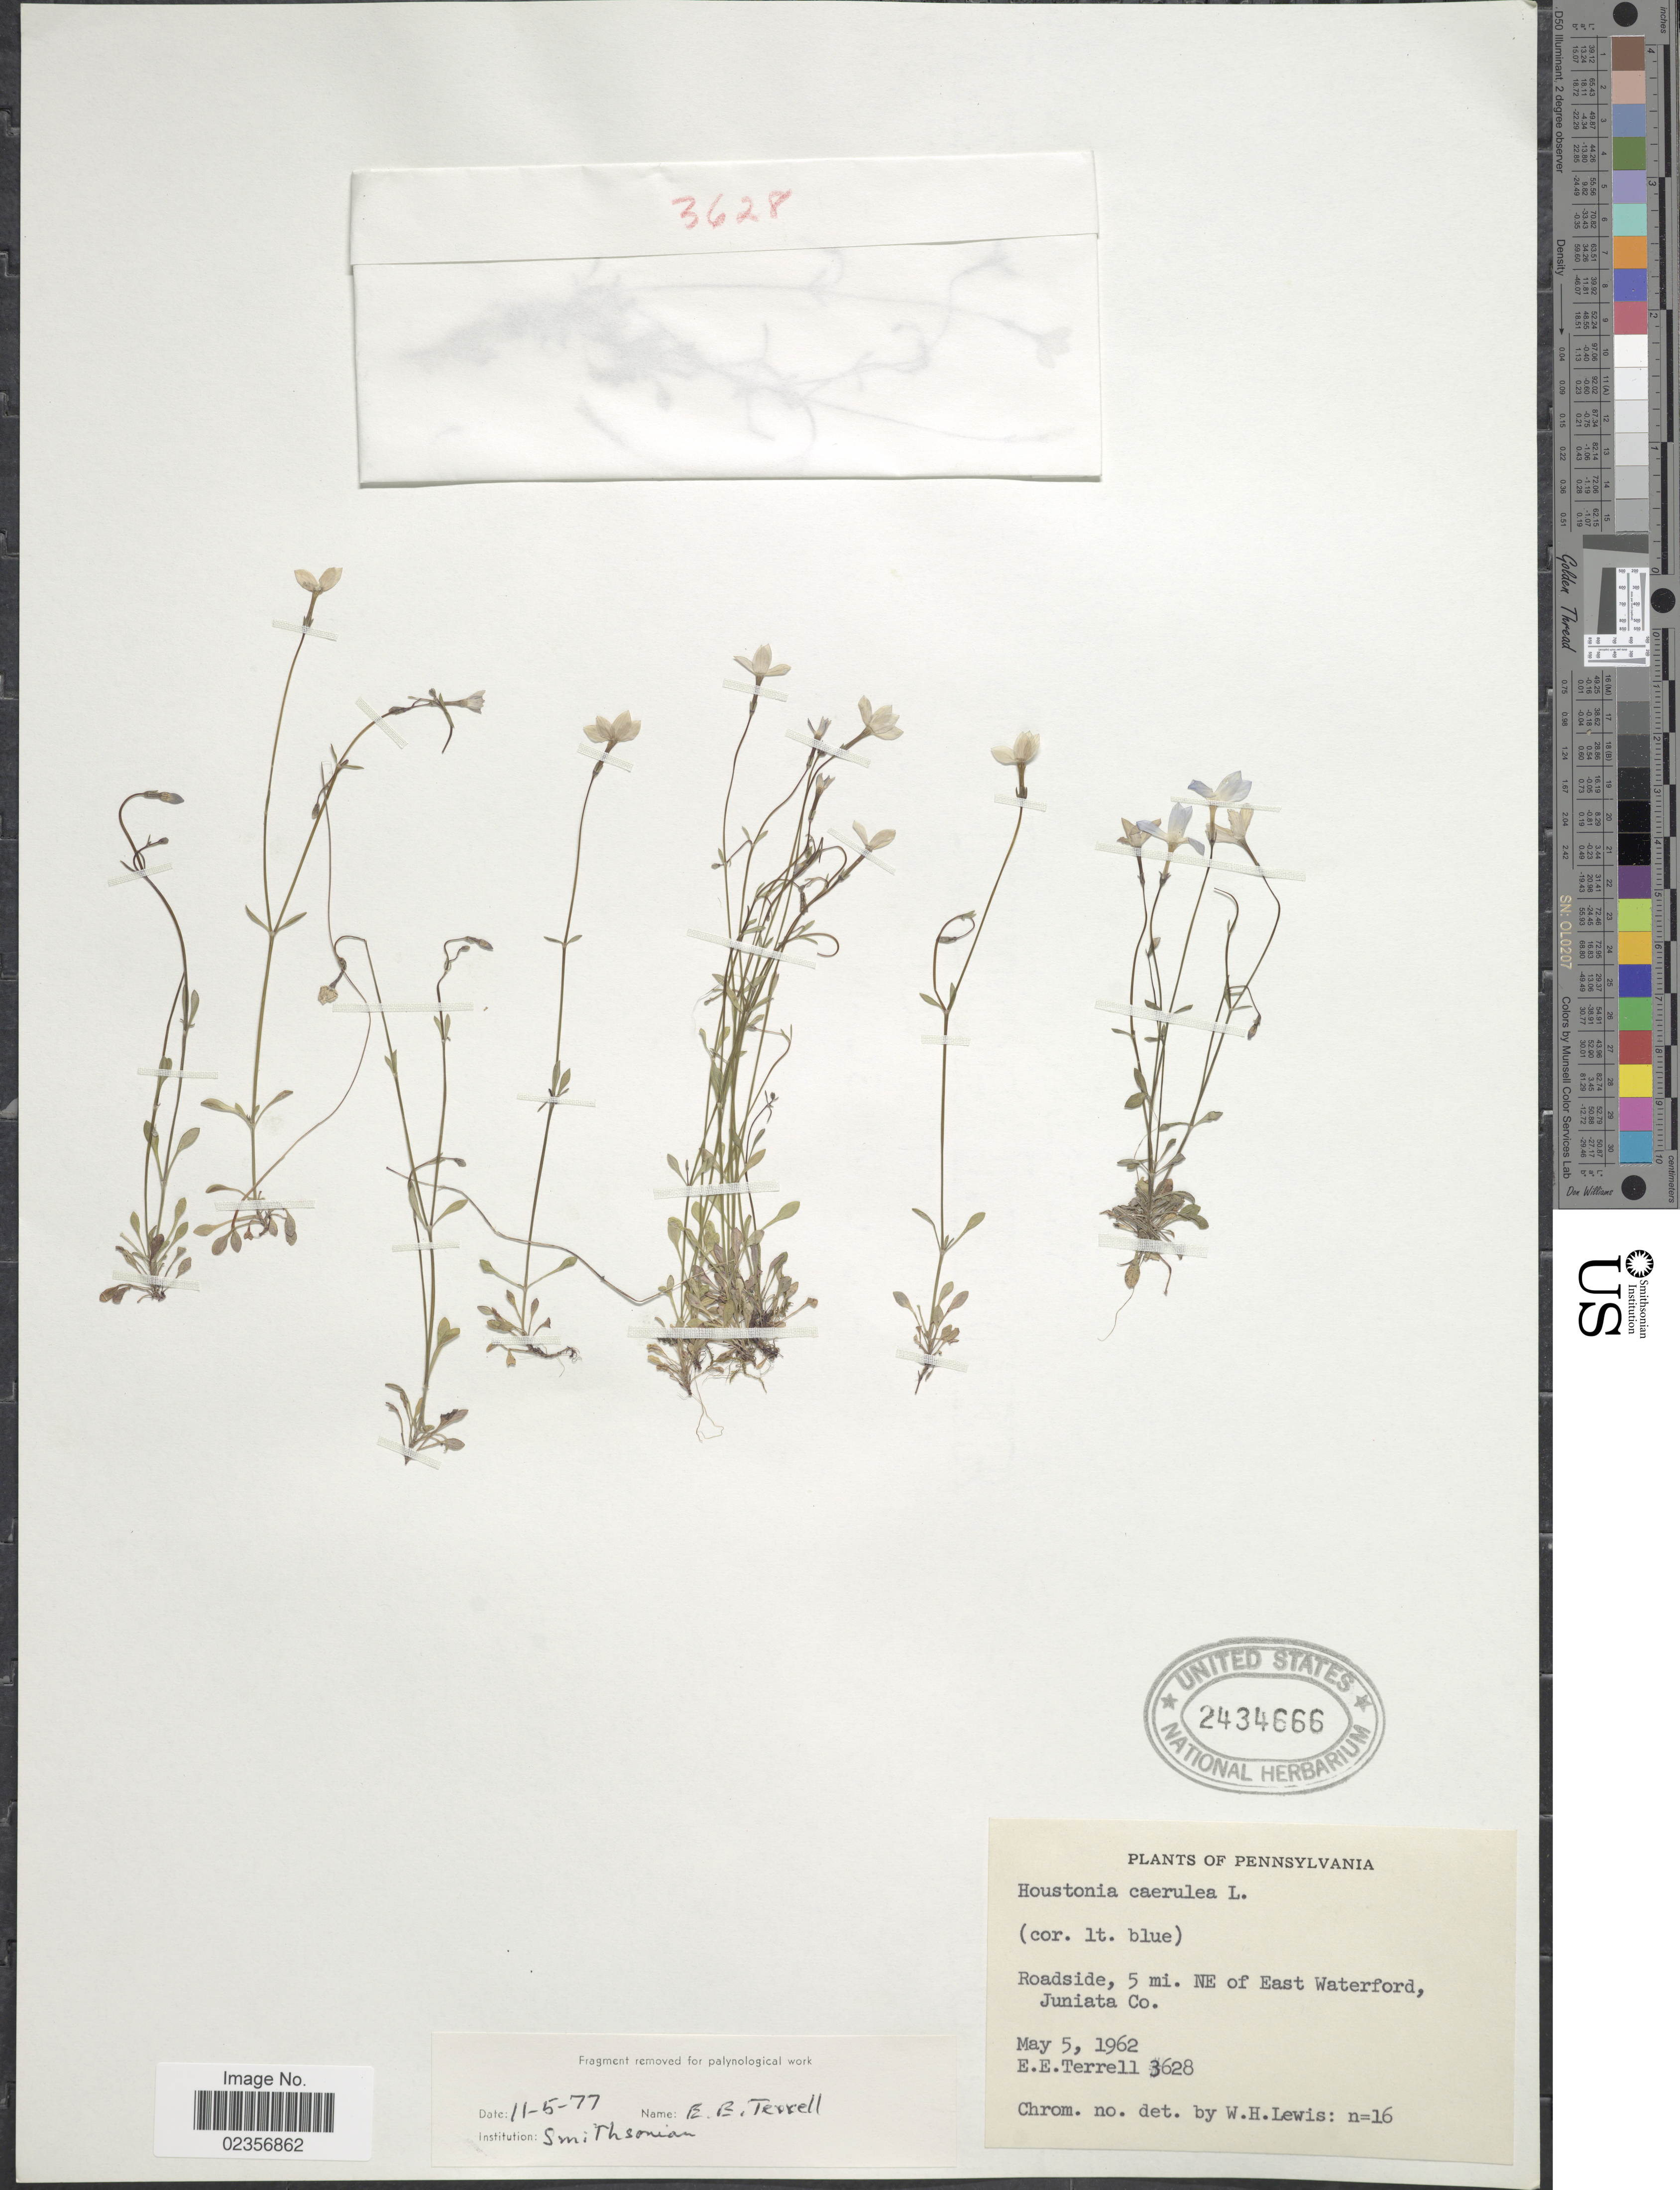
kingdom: Plantae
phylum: Tracheophyta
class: Magnoliopsida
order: Gentianales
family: Rubiaceae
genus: Houstonia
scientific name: Houstonia caerulea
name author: L.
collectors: E. E. Terrell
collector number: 3628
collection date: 1962-05-05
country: United States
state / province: Pennsylvania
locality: Roadside, 5 mi. NE of East Waterford, Juniata Co.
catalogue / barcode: US 2434666